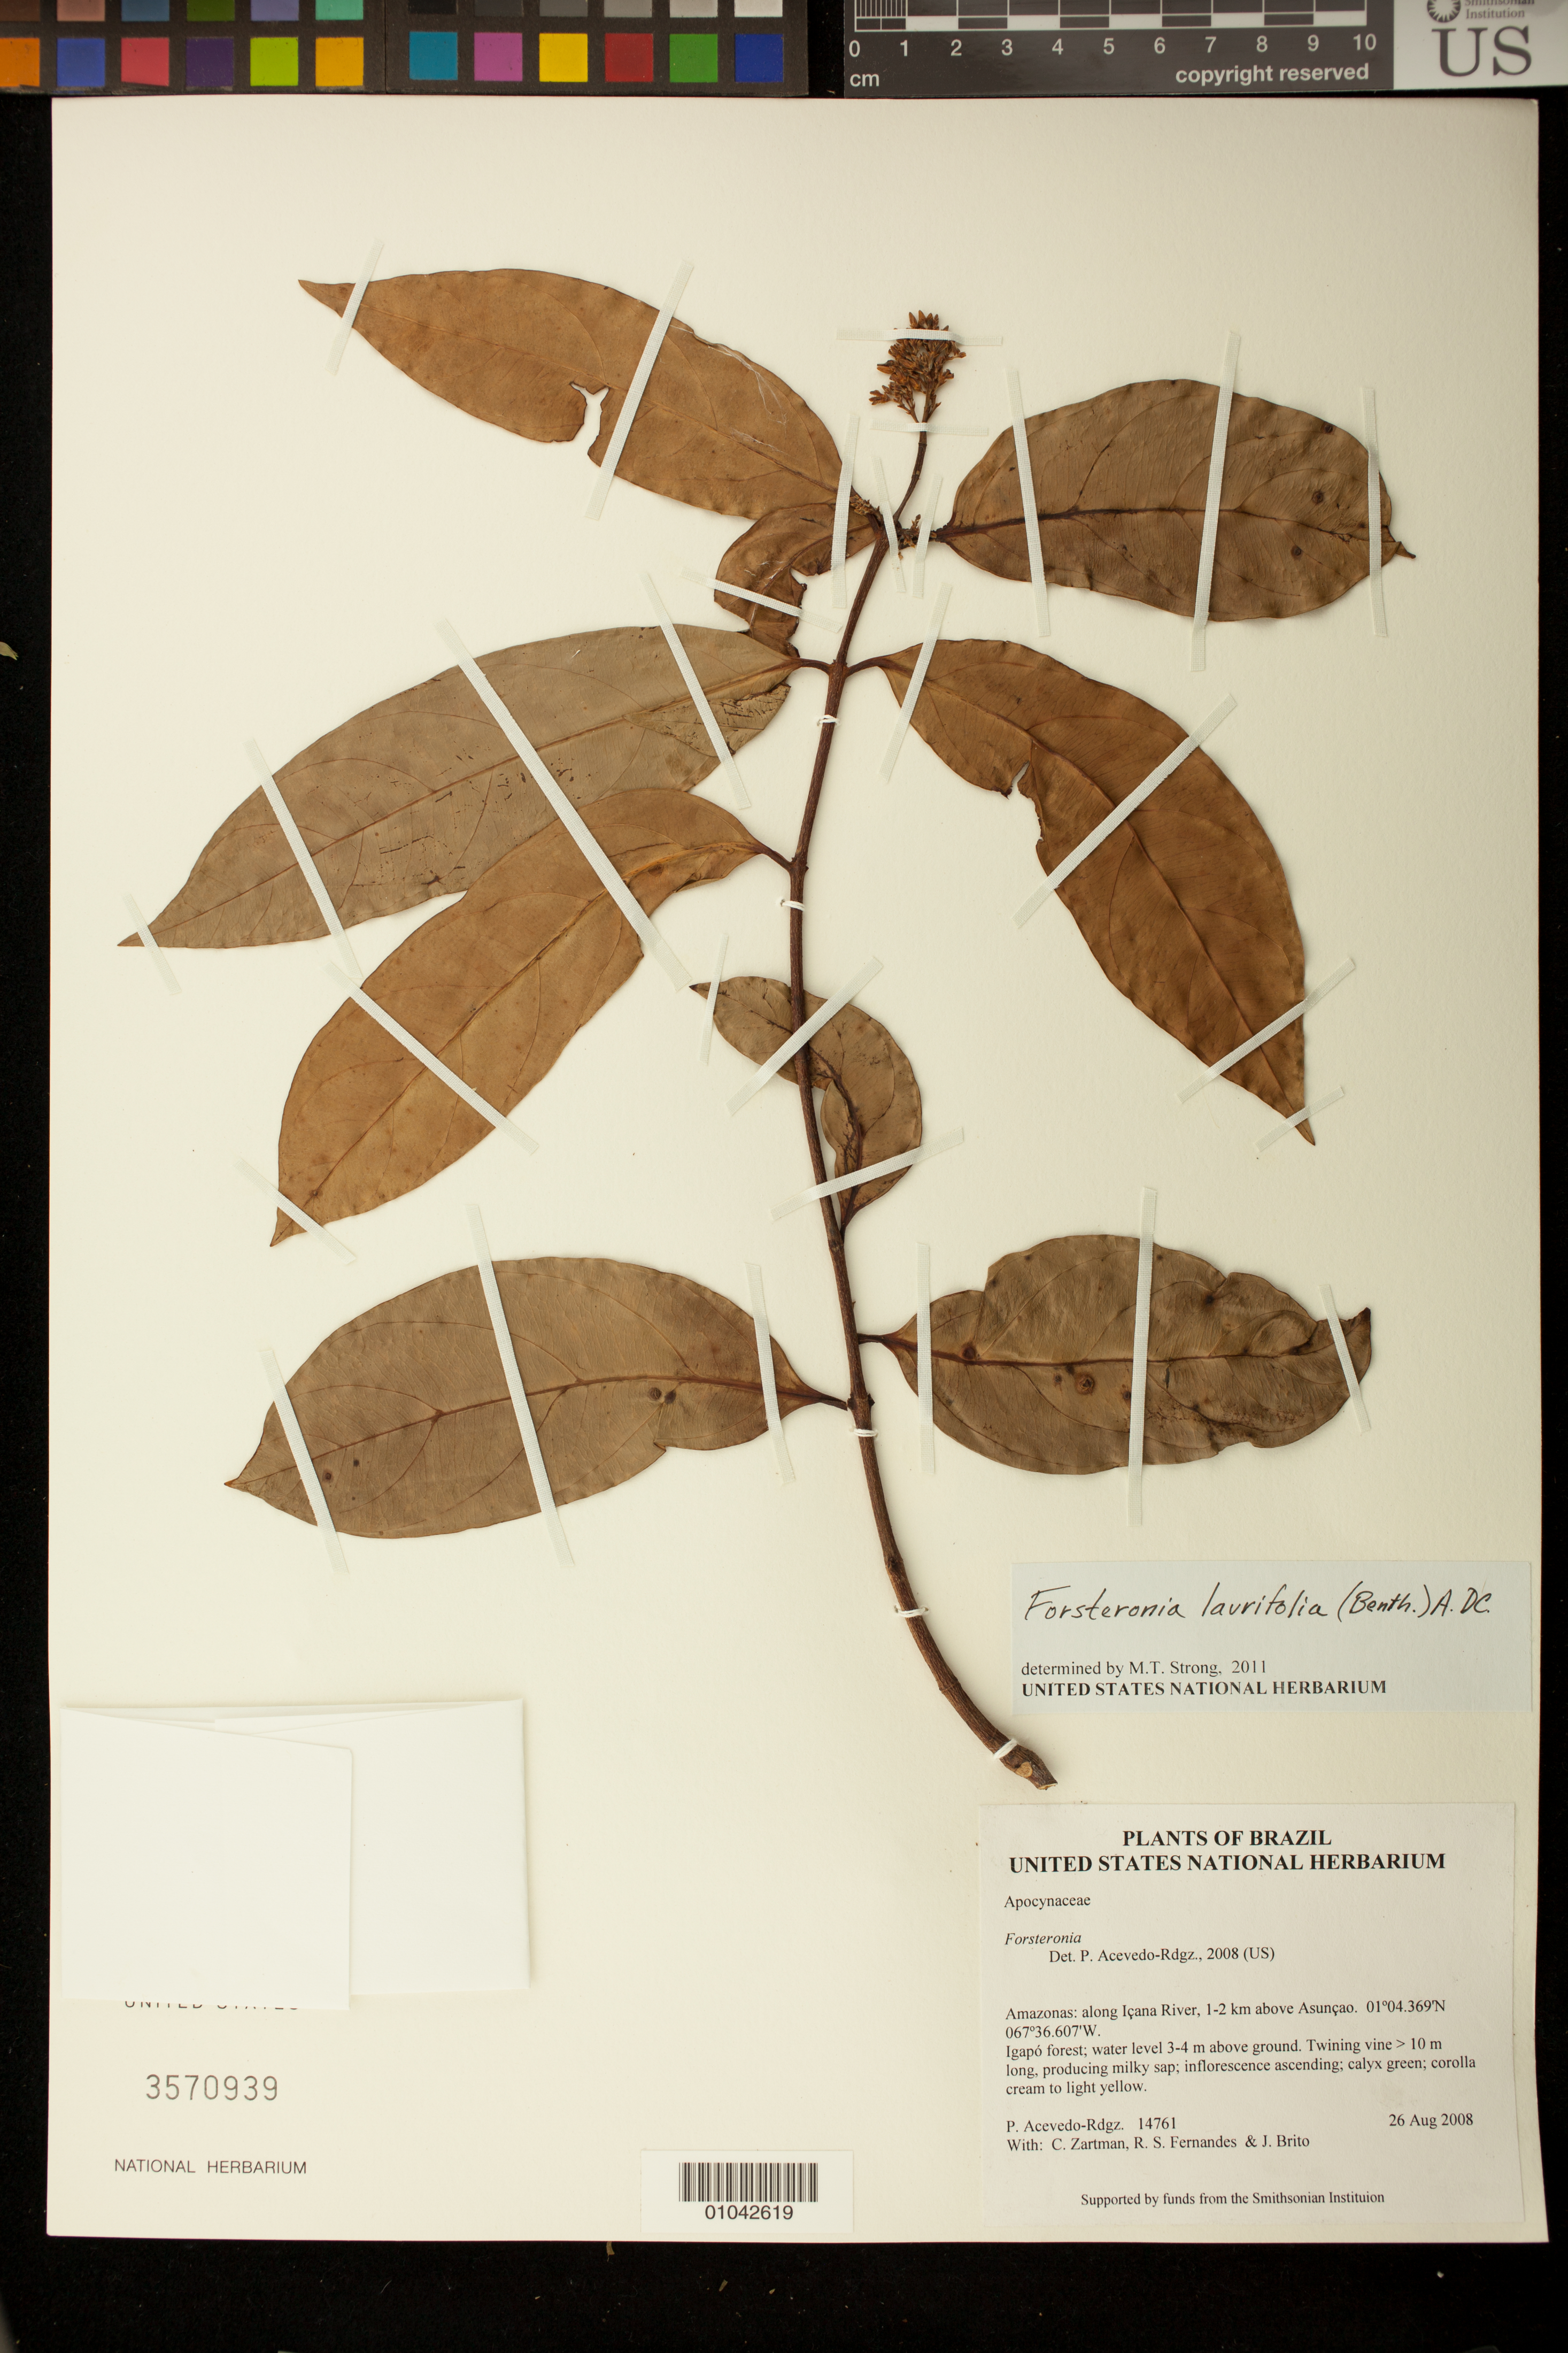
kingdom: Plantae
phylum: Tracheophyta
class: Magnoliopsida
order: Gentianales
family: Apocynaceae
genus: Forsteronia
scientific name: Forsteronia laurifolia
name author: (Benth.) A. DC.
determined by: Strong, M. T., (US), Smithsonian Institution - National Museum of Natural History (UNITED STATES)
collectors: P. Acevedo-Rodr., C. Zartman, R. Fernandes & J. Brito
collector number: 14761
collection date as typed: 26 Aug 2008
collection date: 2008-08-26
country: Brazil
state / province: Amazonas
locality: Amazonas: along Içana River, 1-2 km above Asunçao.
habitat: Igapó forest; water level 3-4 m above ground.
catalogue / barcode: US 3570939